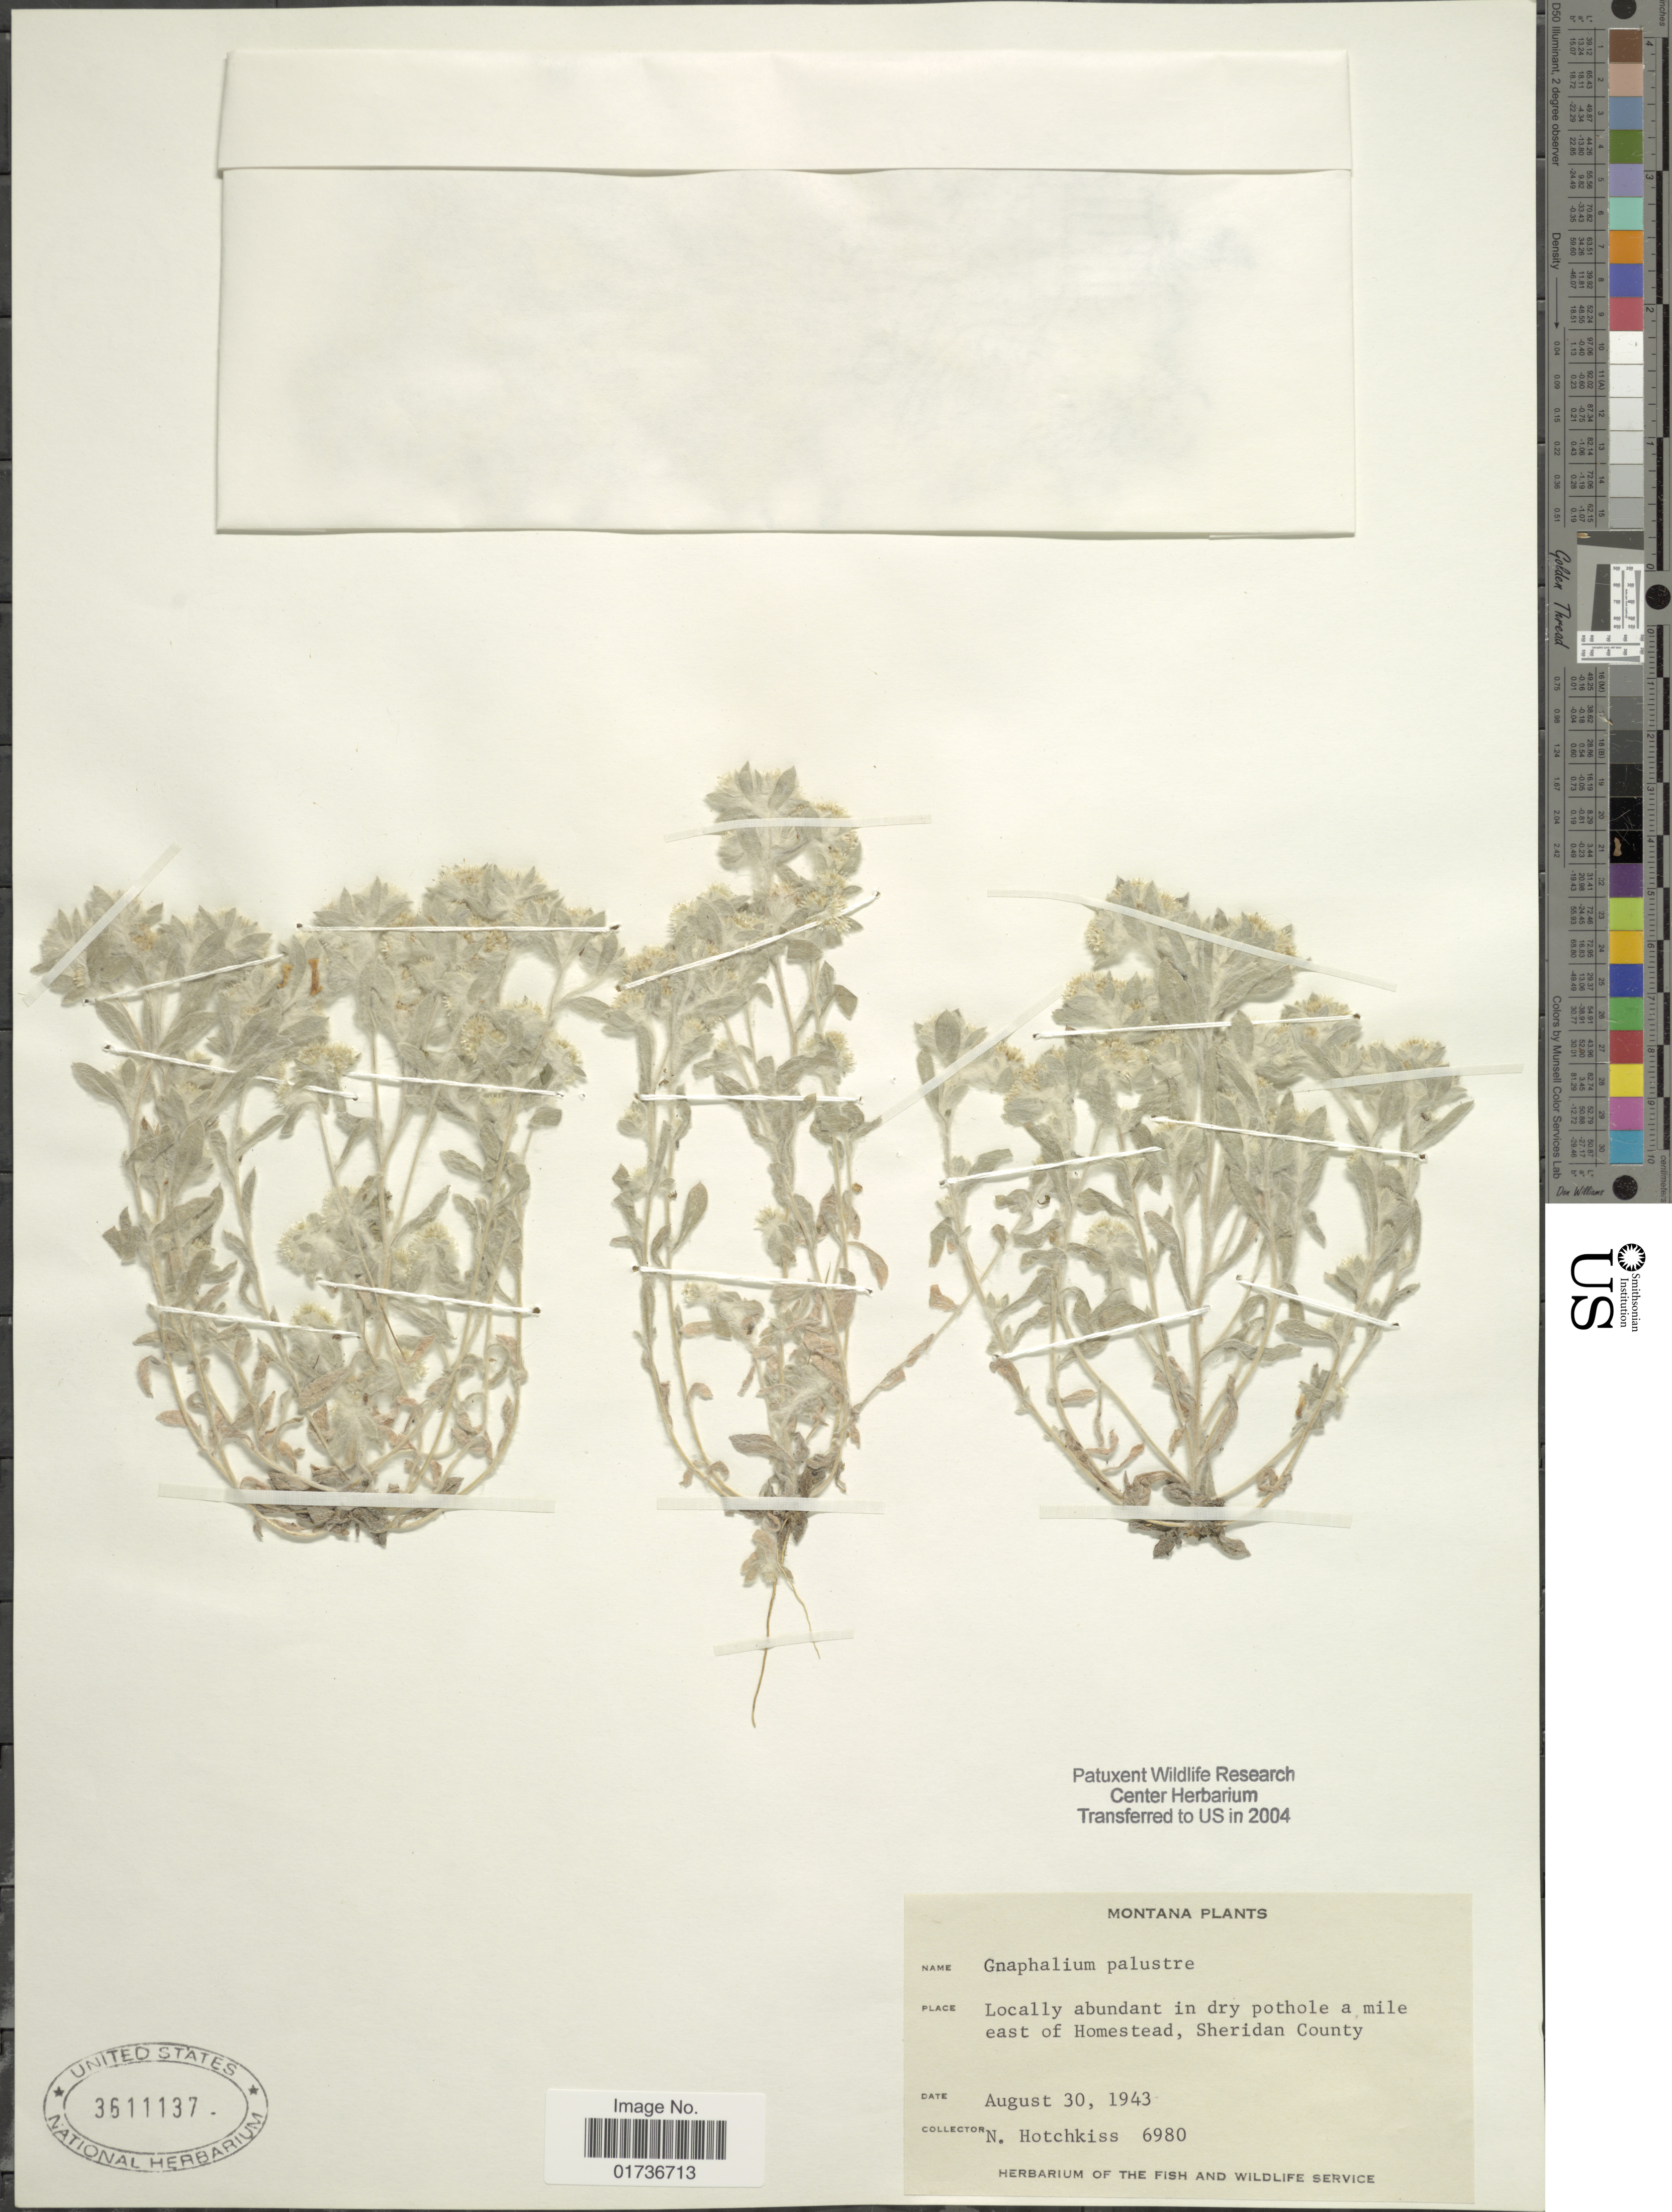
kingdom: Plantae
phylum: Tracheophyta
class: Magnoliopsida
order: Asterales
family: Asteraceae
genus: Gnaphalium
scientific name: Gnaphalium palustre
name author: Nutt.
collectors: N. Hotchkiss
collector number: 6980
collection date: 1943-08-30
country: United States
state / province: Montana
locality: Locally abundant in dry pothole a mile east of Homestead, Sheridan County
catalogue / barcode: US 3611137